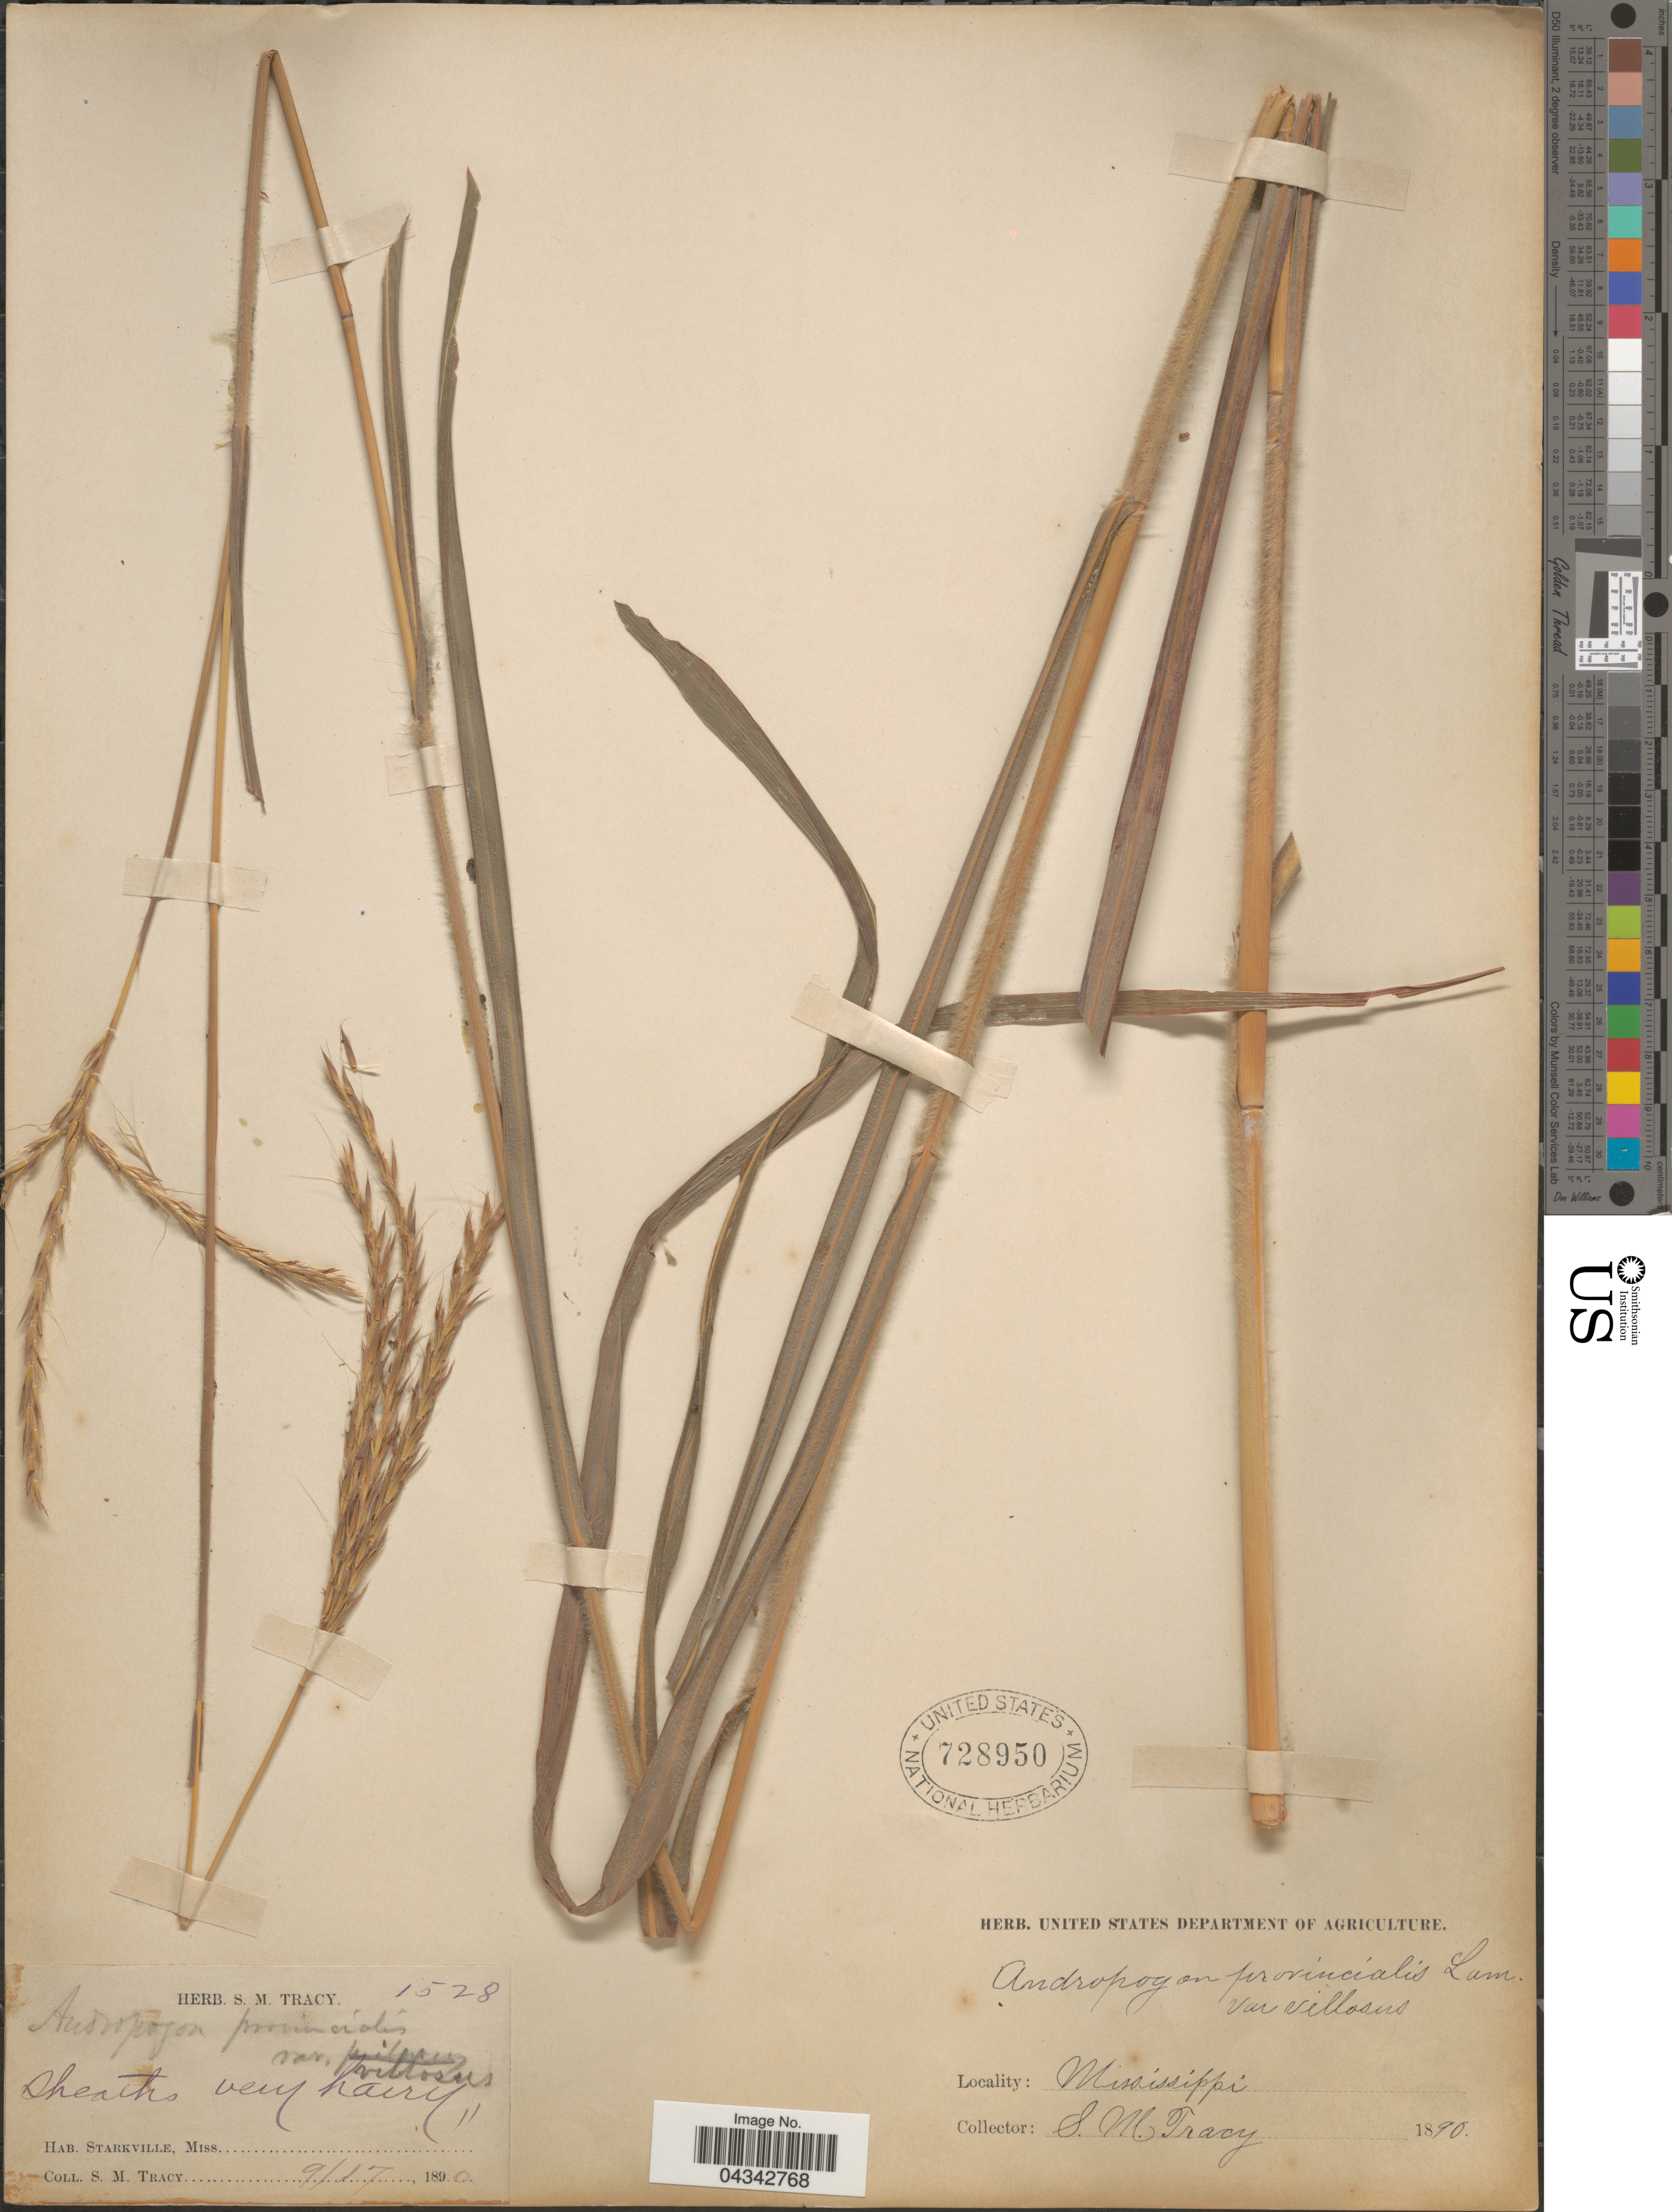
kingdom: Plantae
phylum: Tracheophyta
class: Liliopsida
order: Poales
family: Poaceae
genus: Andropogon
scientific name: Andropogon gerardii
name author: Vitman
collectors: S. M. Tracy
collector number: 1528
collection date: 1890-09-17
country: United States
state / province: Mississippi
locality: Starkville.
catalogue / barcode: US 728950